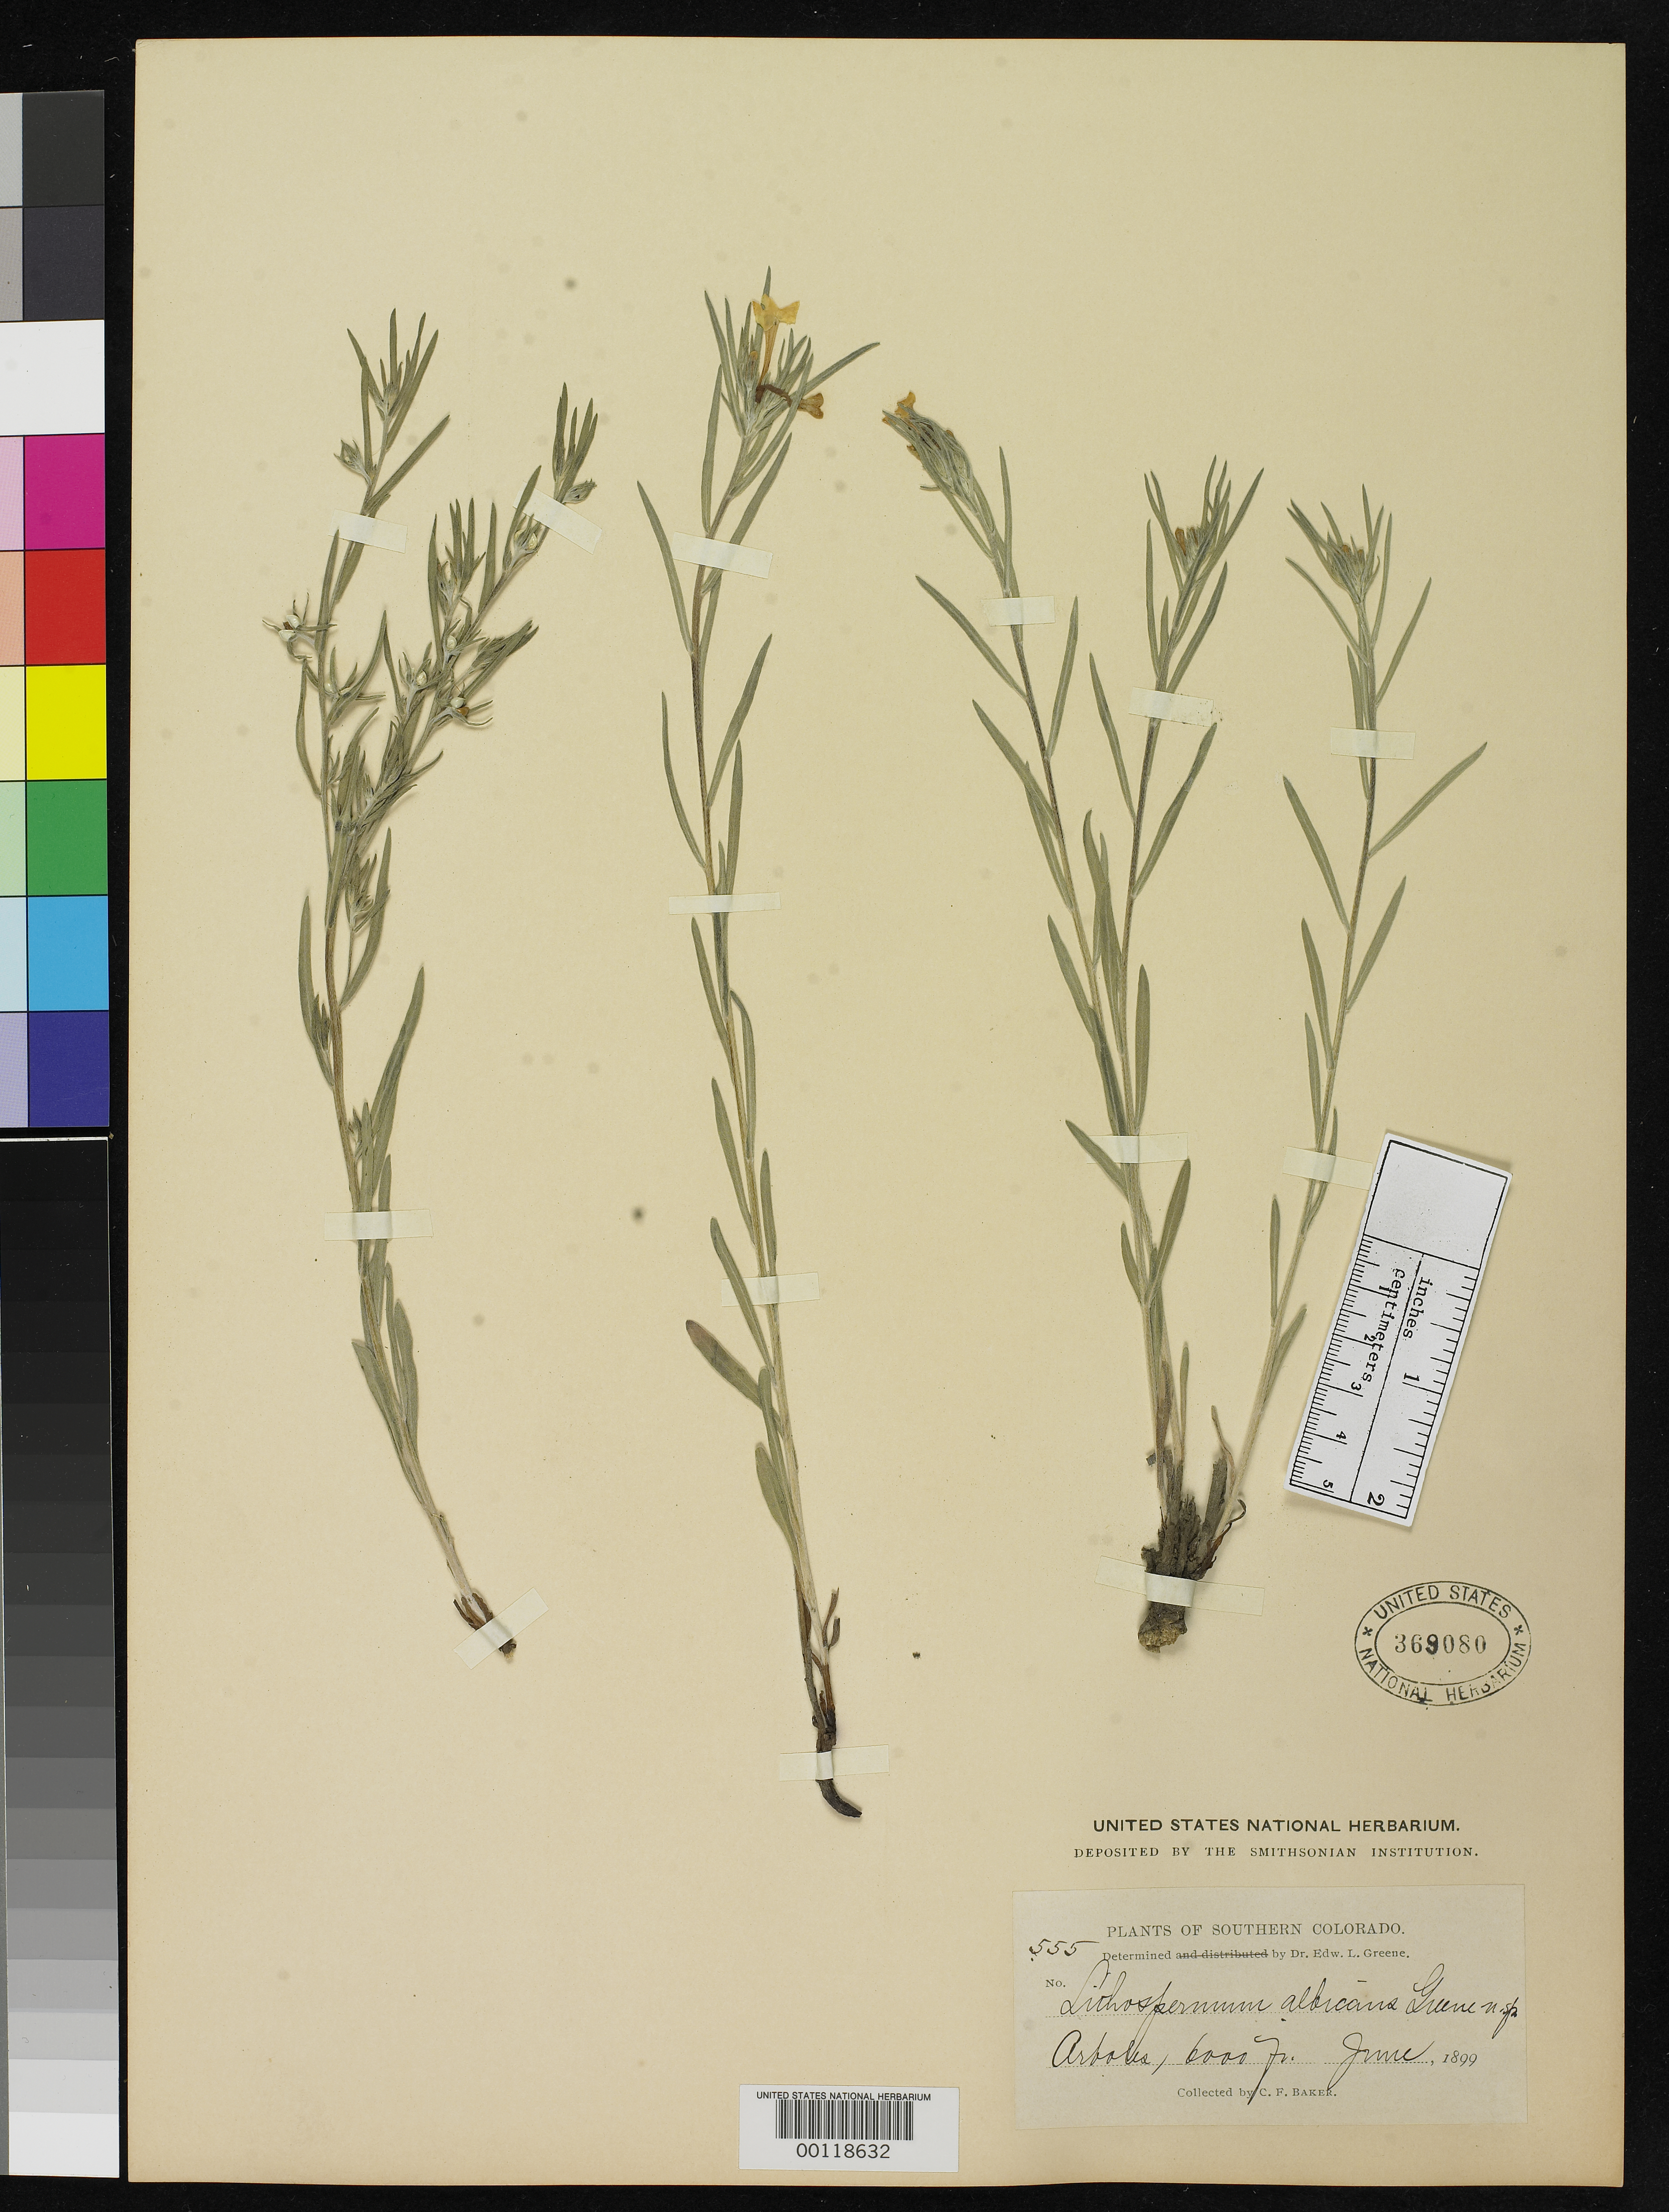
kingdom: Plantae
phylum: Tracheophyta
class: Magnoliopsida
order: Boraginales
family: Boraginaceae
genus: Lithospermum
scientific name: Lithospermum albicans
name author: Greene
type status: Isosyntype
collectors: C. F. Baker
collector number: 555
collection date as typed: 10 Jun 1899 and 25 Jun 1899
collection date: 1899-06-10,1899-06-25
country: United States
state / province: Colorado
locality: Arboles.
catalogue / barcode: US 369080